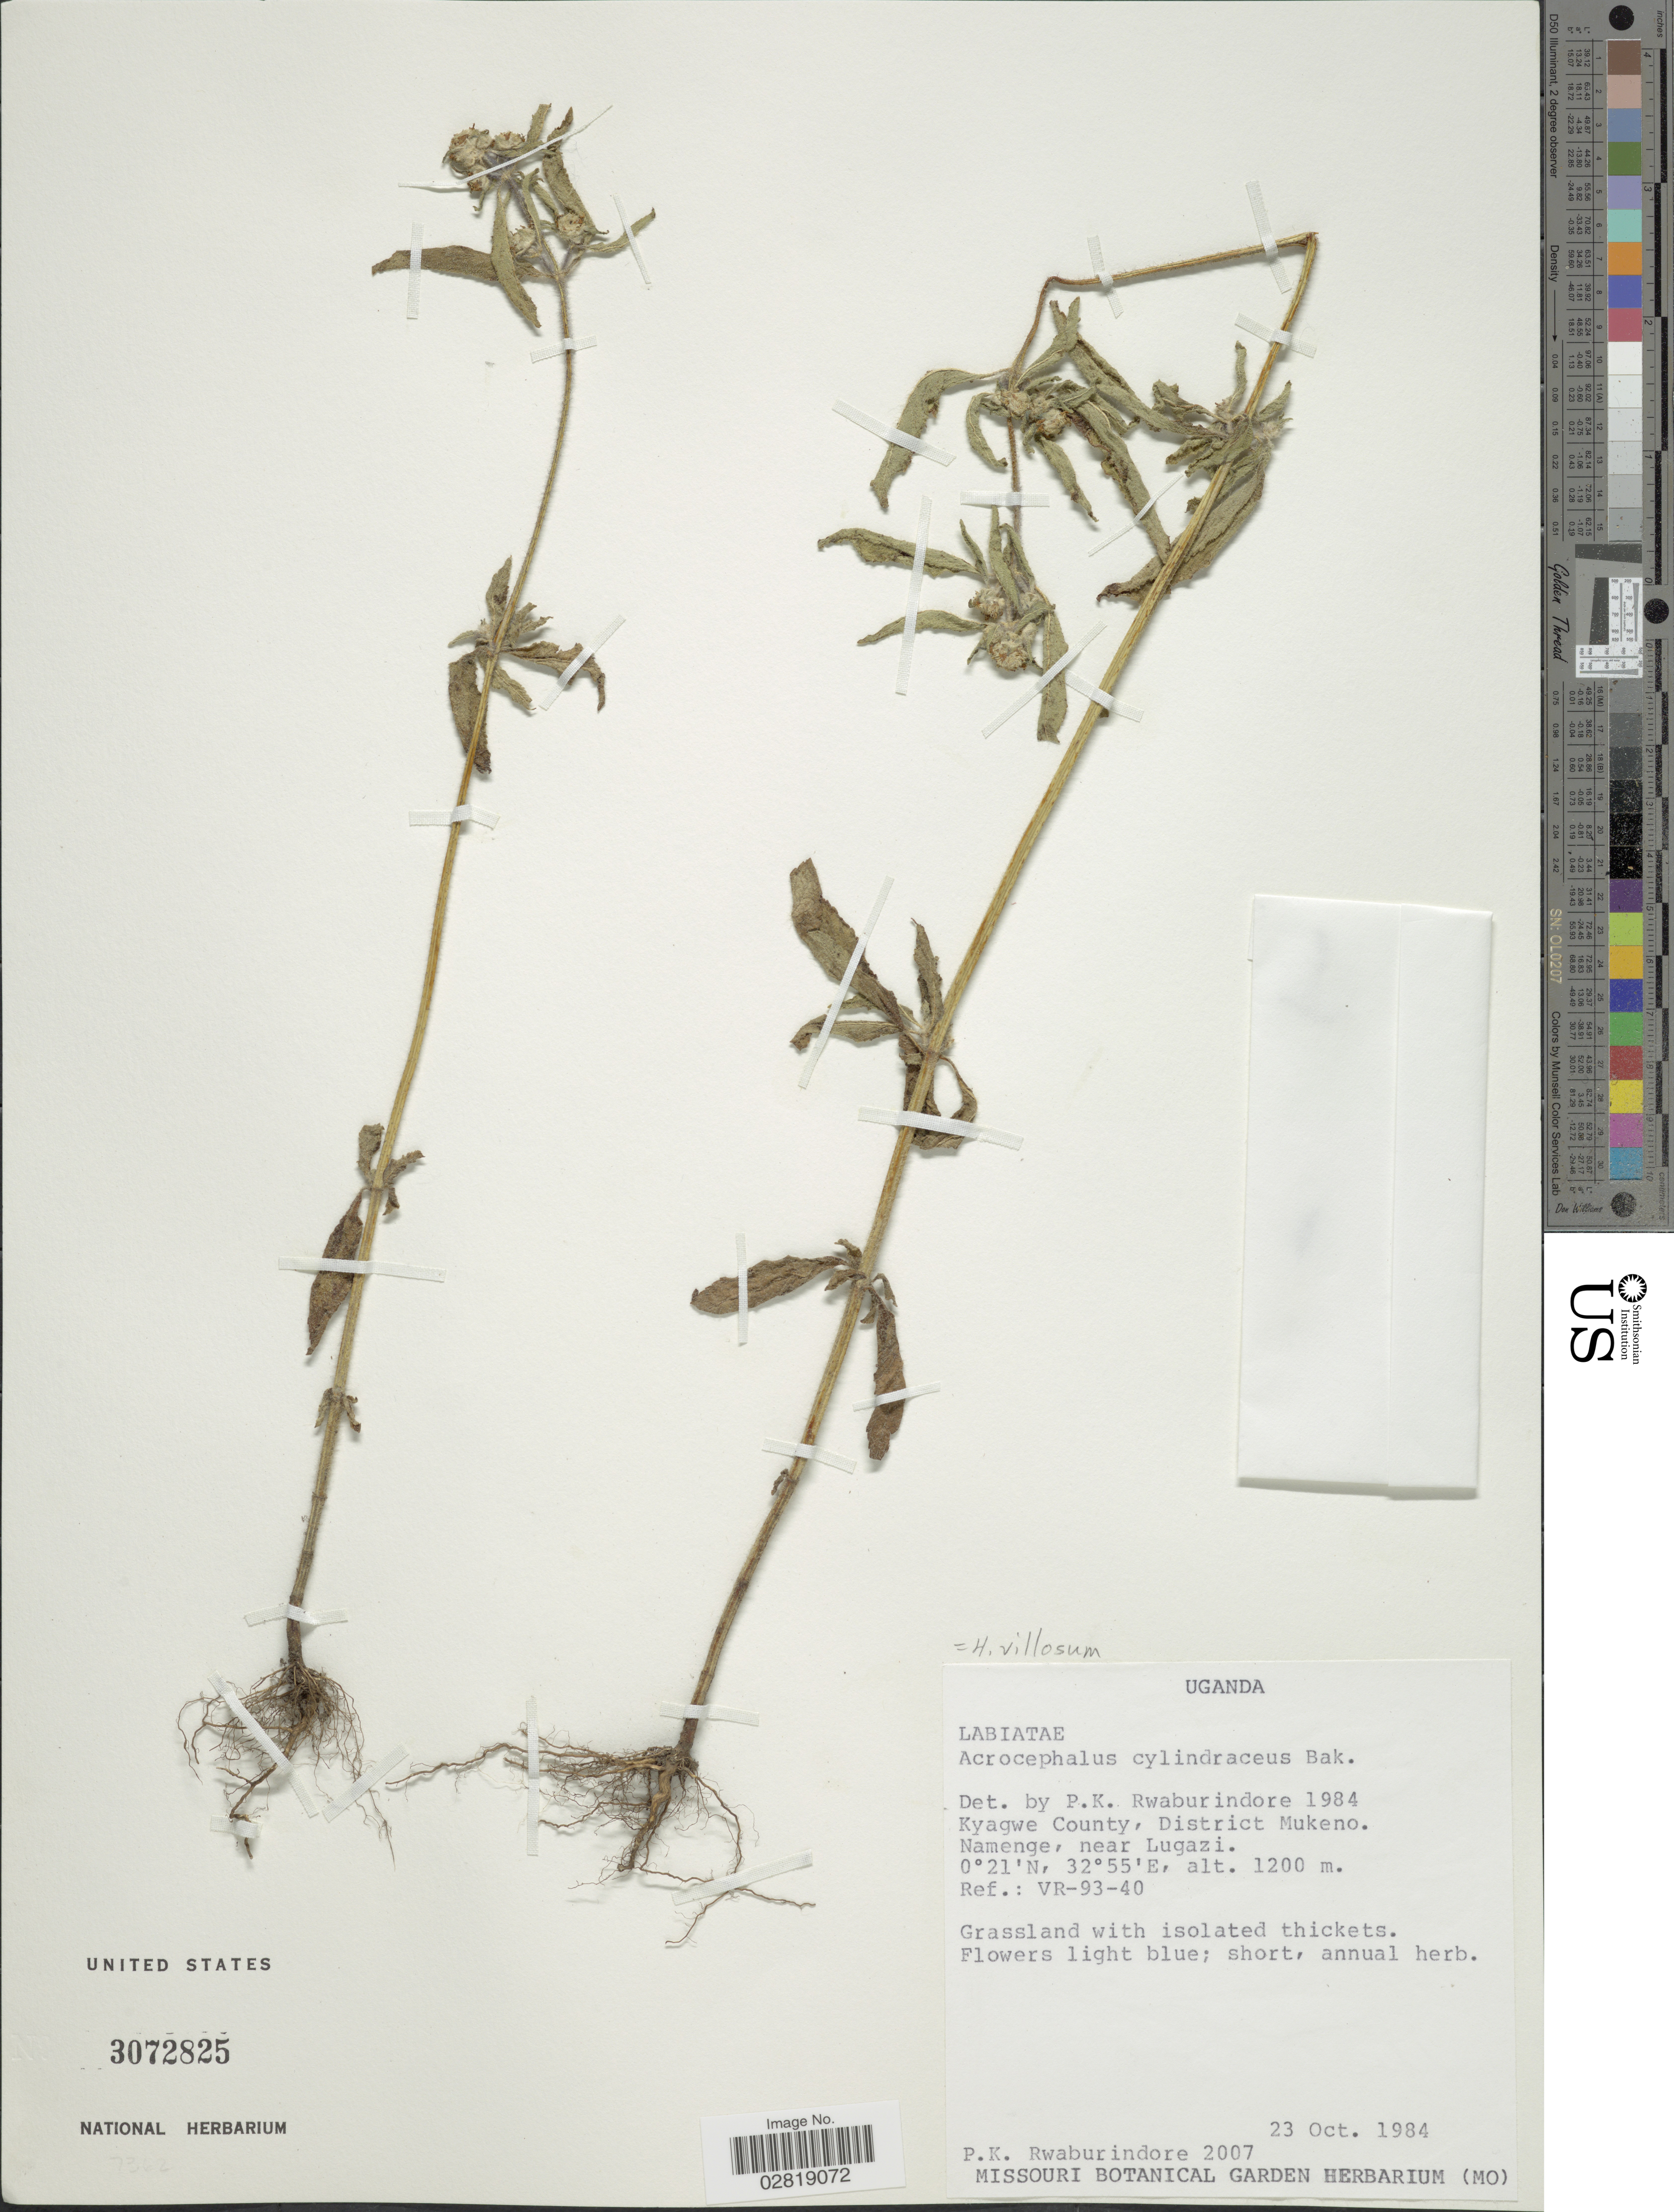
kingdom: Plantae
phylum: Tracheophyta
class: Magnoliopsida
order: Lamiales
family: Lamiaceae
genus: Haumaniastrum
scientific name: Haumaniastrum villosum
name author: (Benth.) Paton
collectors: P. Rwaburindore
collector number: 2007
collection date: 1984-10-23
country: Uganda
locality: Kyagwe County, District Mukeno. Namenge, near Lugazi. Ref.: VR-93-40.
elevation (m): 1200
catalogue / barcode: US 3072825